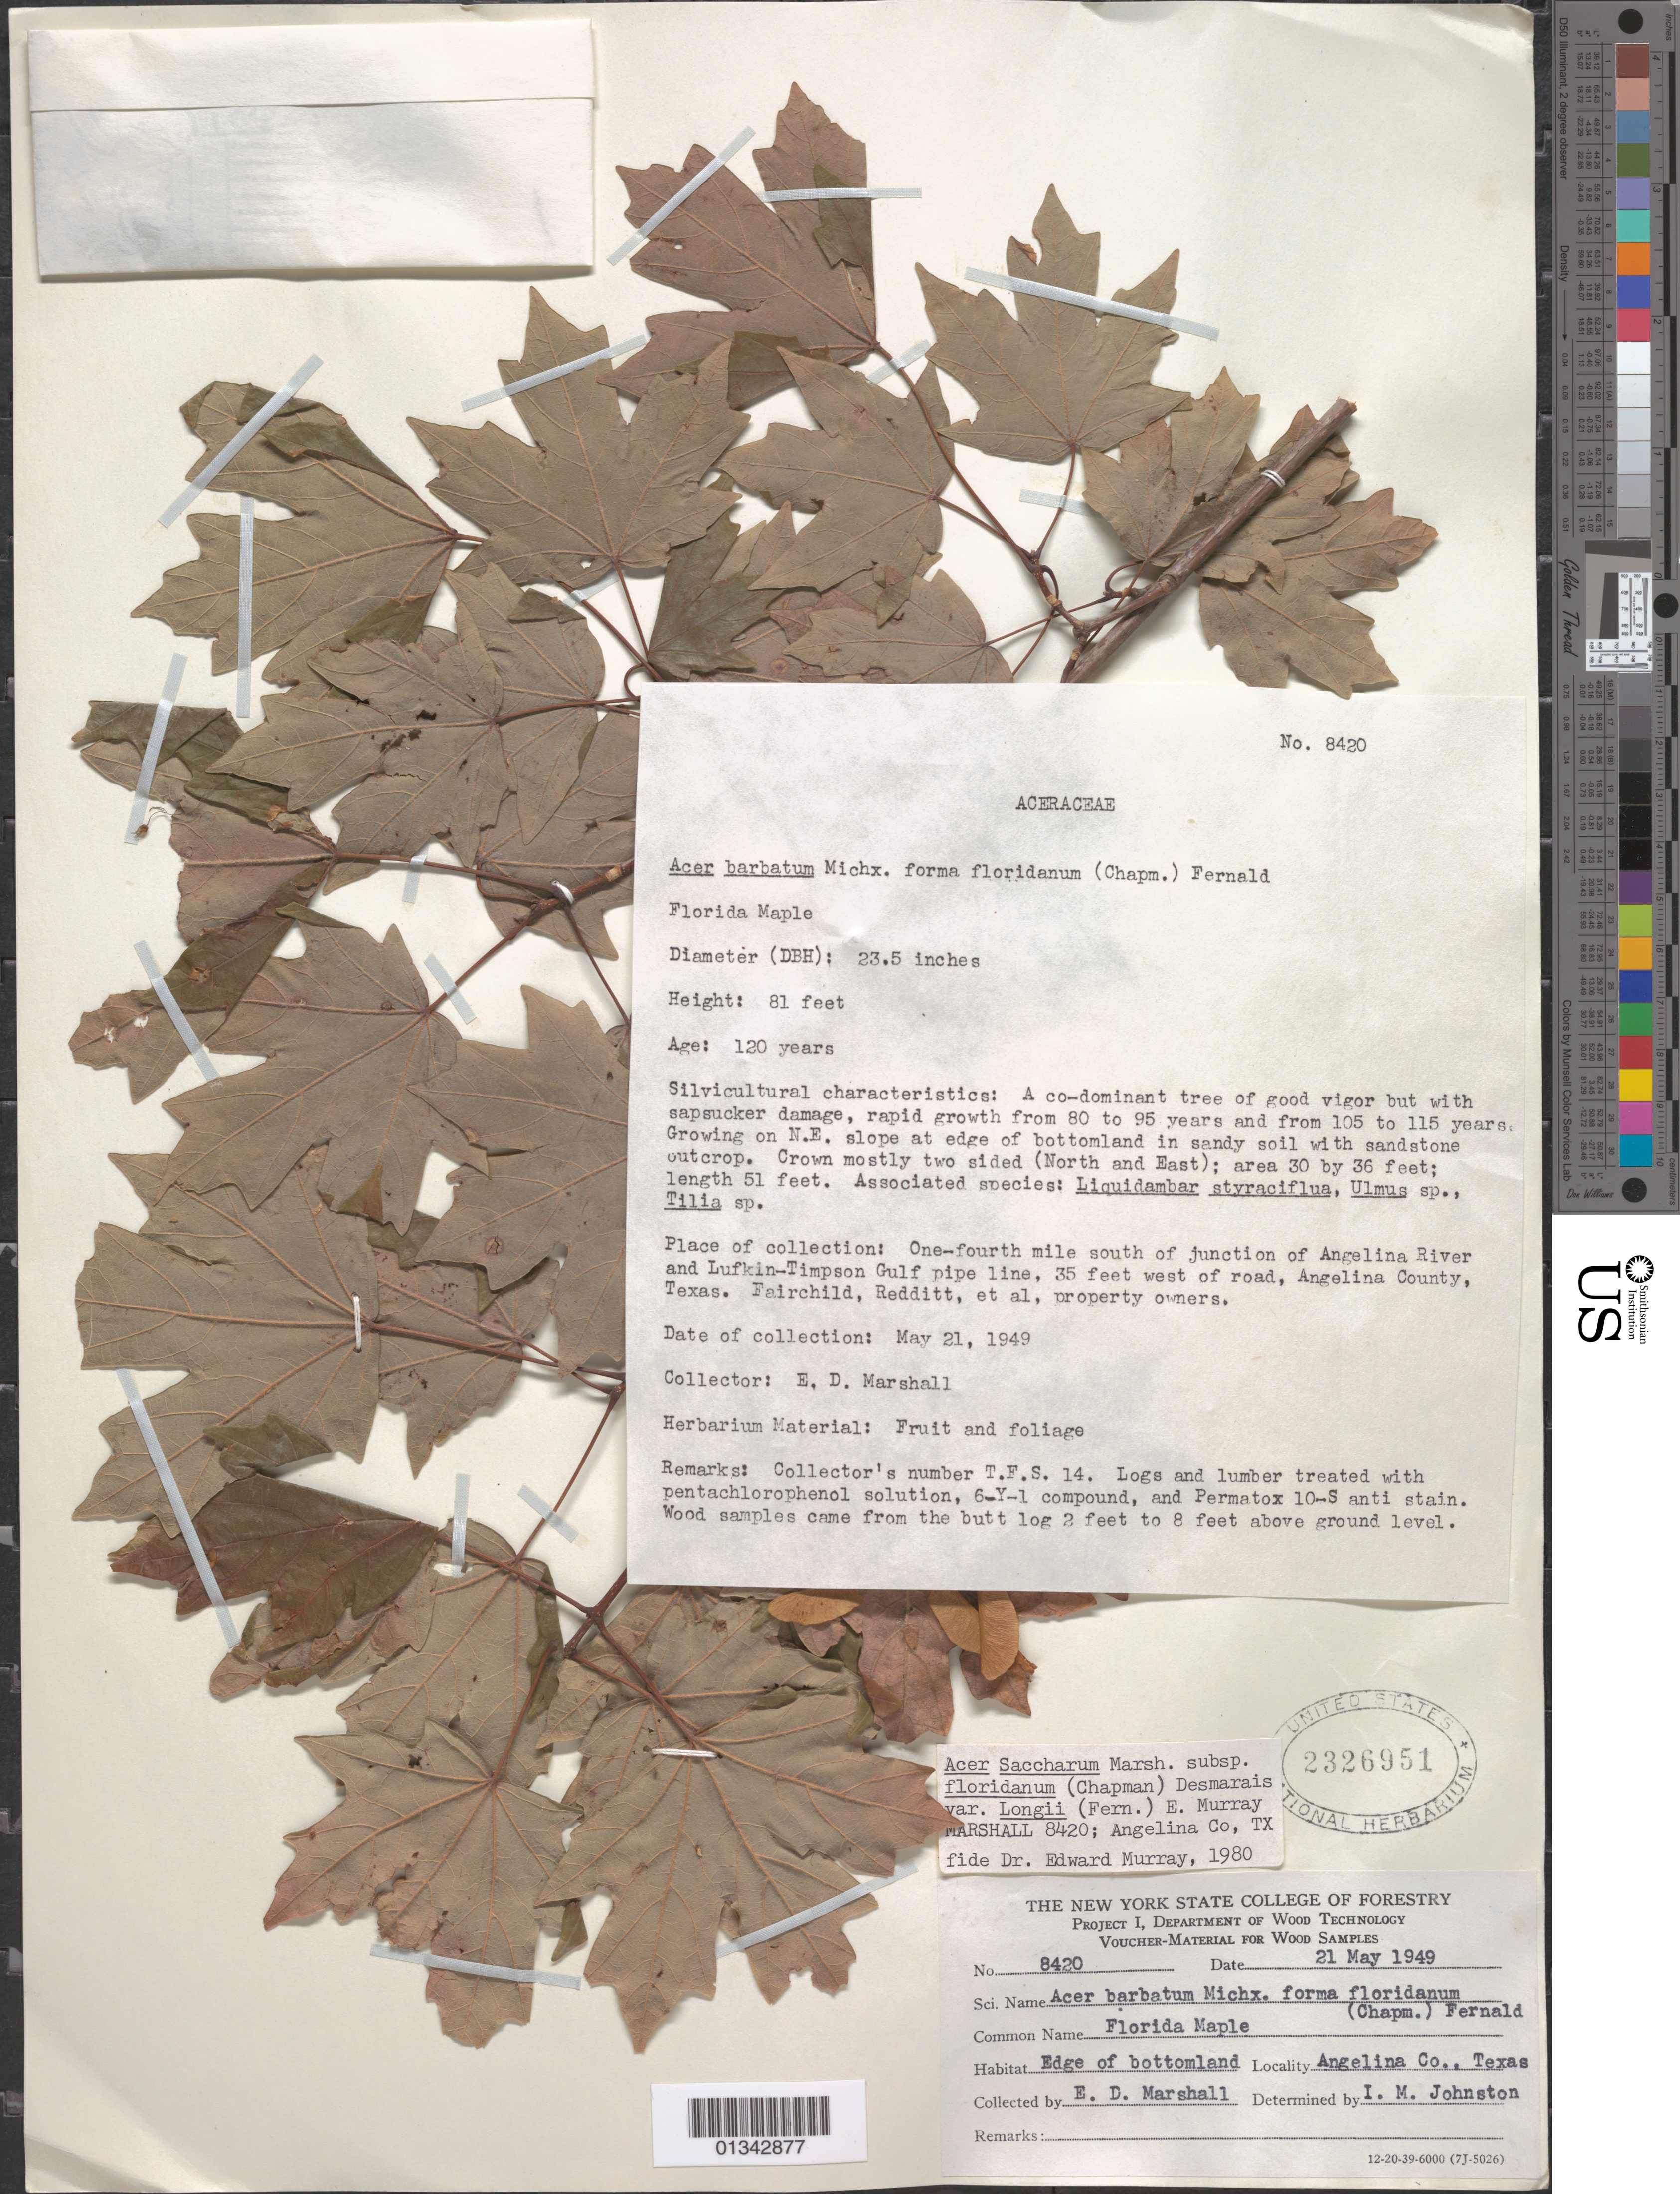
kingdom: Plantae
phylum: Tracheophyta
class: Magnoliopsida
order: Sapindales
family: Sapindaceae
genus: Acer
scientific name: Acer saccharum subsp. floridanum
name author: (Chapm.) Desmarais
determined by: Murray, Edward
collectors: E. D. Marshall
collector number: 8420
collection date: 1949-05-21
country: United States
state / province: Texas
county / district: Angelina County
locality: Angelina County, 1/4 mile S of junction of Angelina River and Lufkin-Timpson Gulf pipe line, 35 feet W of road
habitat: Growing on NE slope at edge of bottomland in sandy soil with sandstone outcrop,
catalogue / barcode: US 2326951